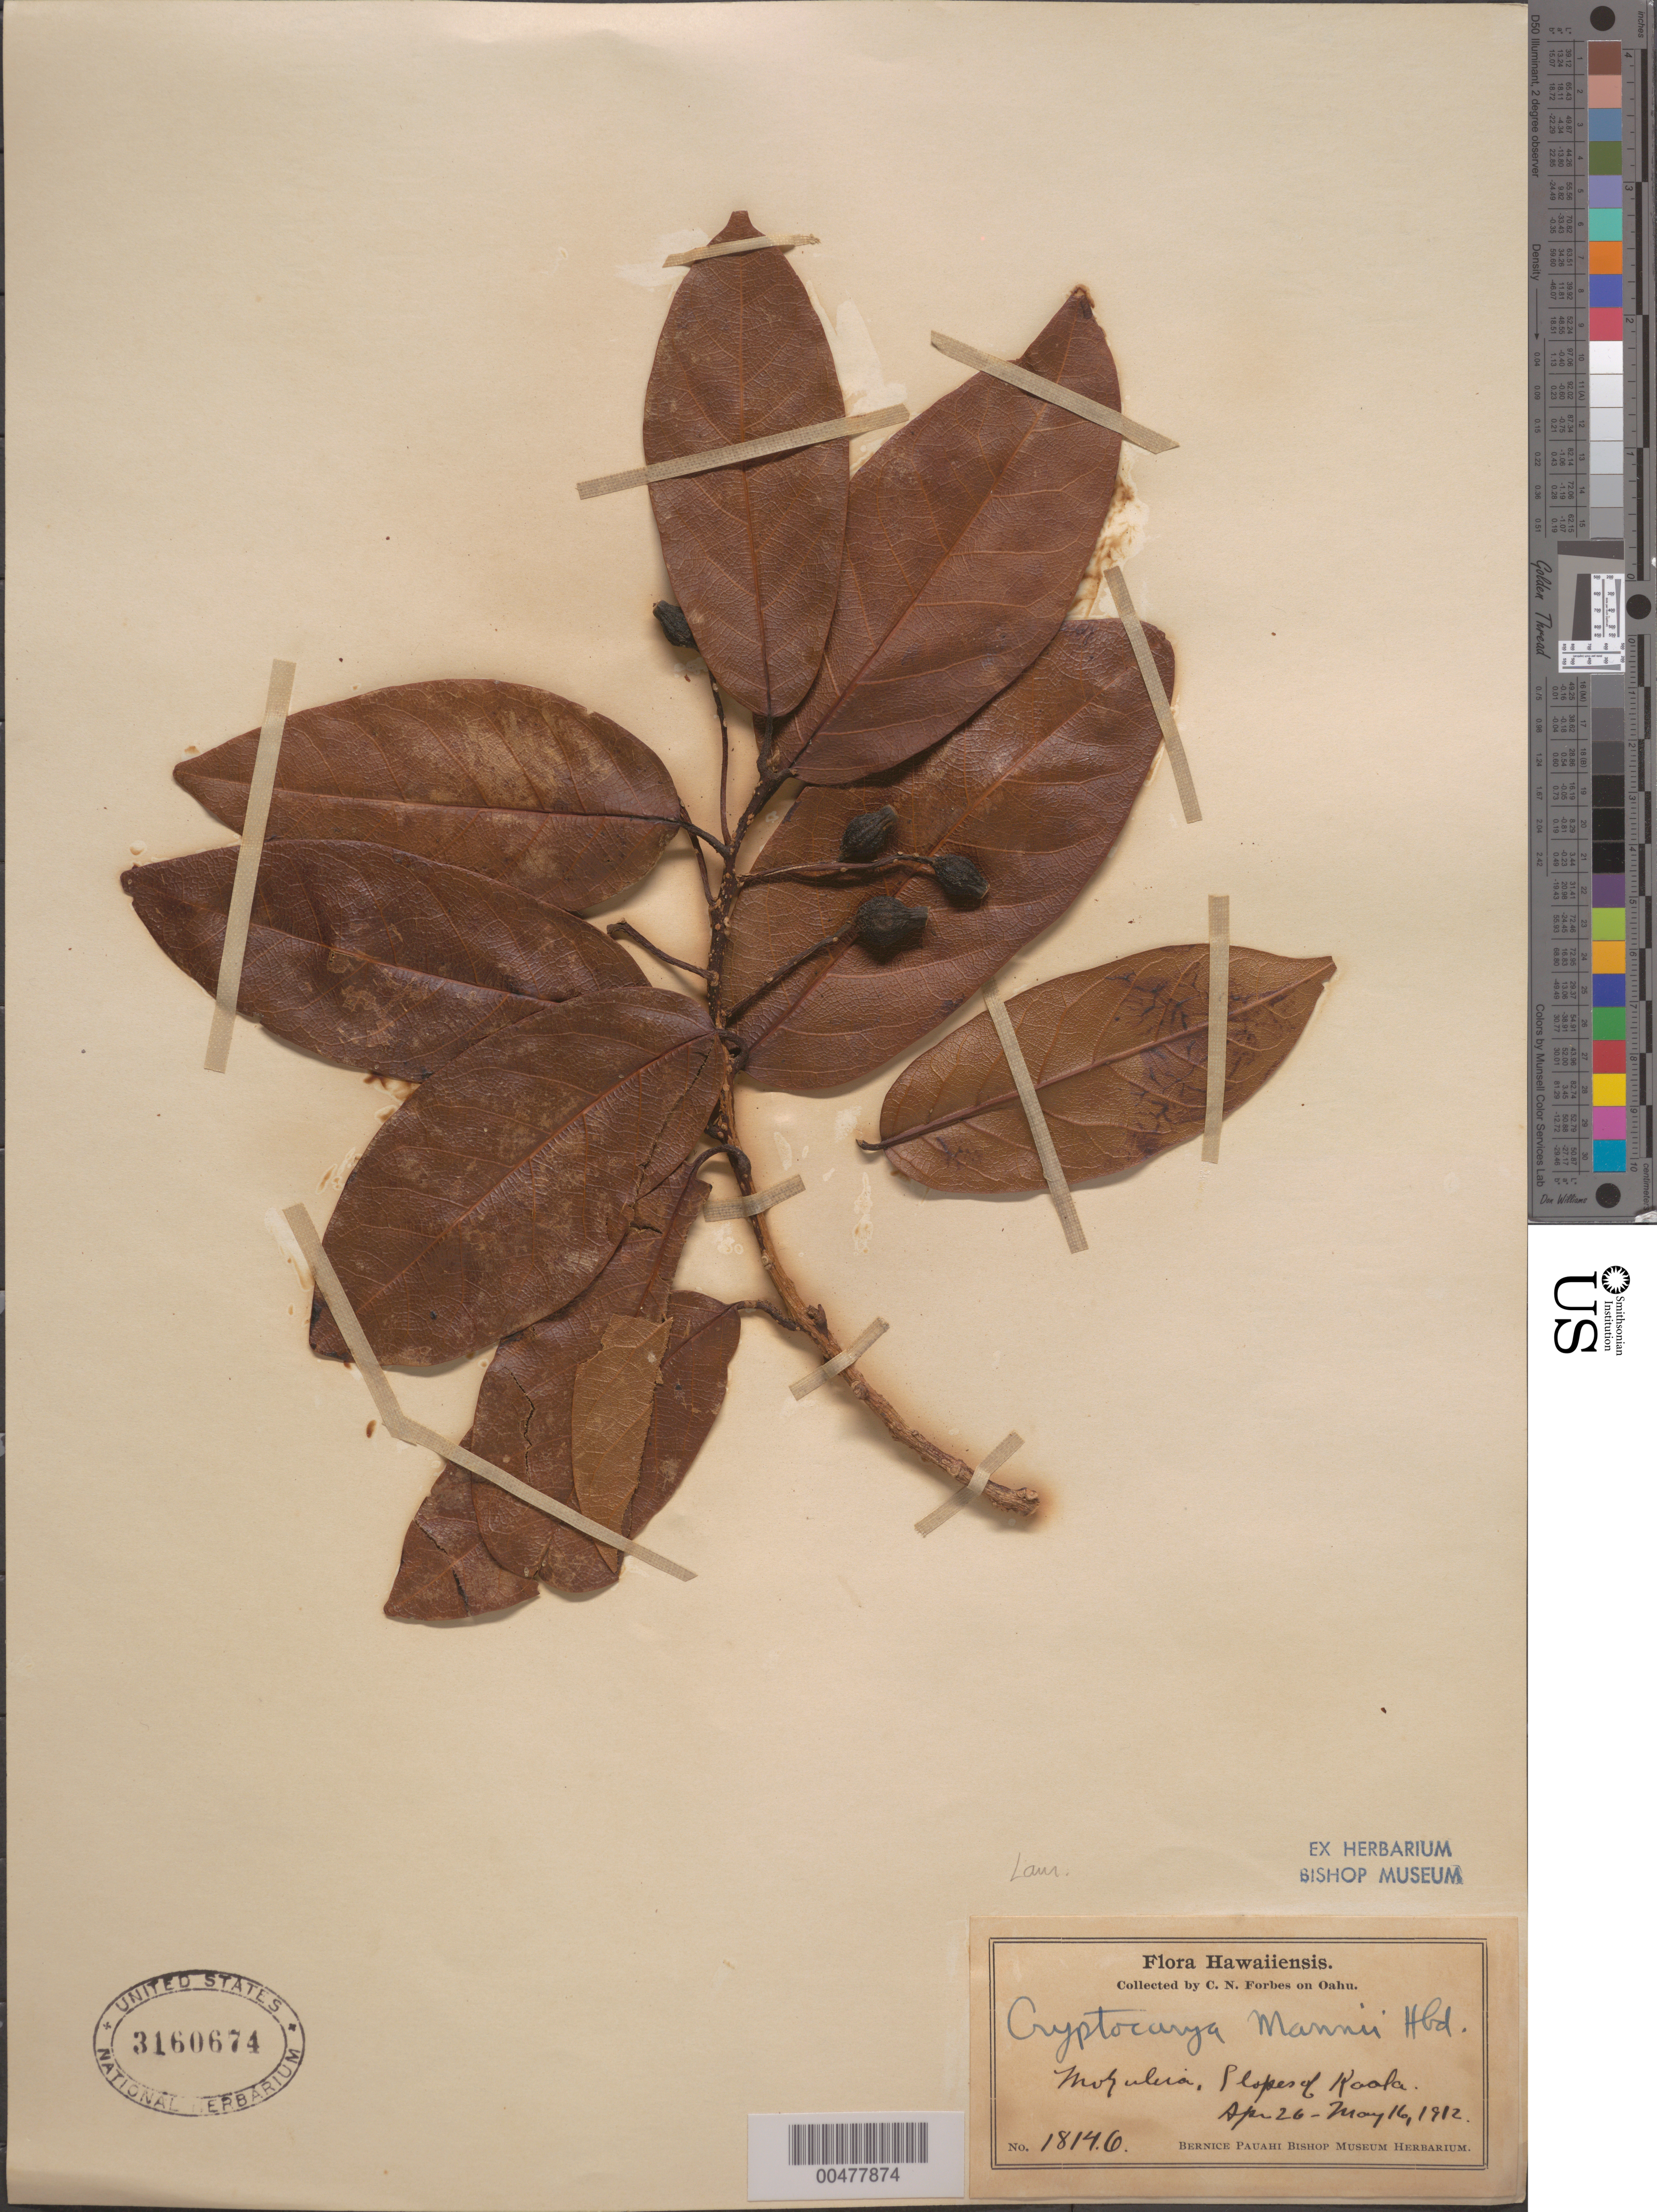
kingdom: Plantae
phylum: Tracheophyta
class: Magnoliopsida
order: Laurales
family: Lauraceae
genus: Cryptocarya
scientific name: Cryptocarya mannii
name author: Hillebr.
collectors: C. N. Forbes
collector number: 1814.O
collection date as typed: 26 Apr 1912 to 16 May 1912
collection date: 1912-04-26/1912-05-16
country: United States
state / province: Hawaii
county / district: Honolulu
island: Oahu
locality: Waianae Mts., Mokuleia, slopes of Kaala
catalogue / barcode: US 3160674